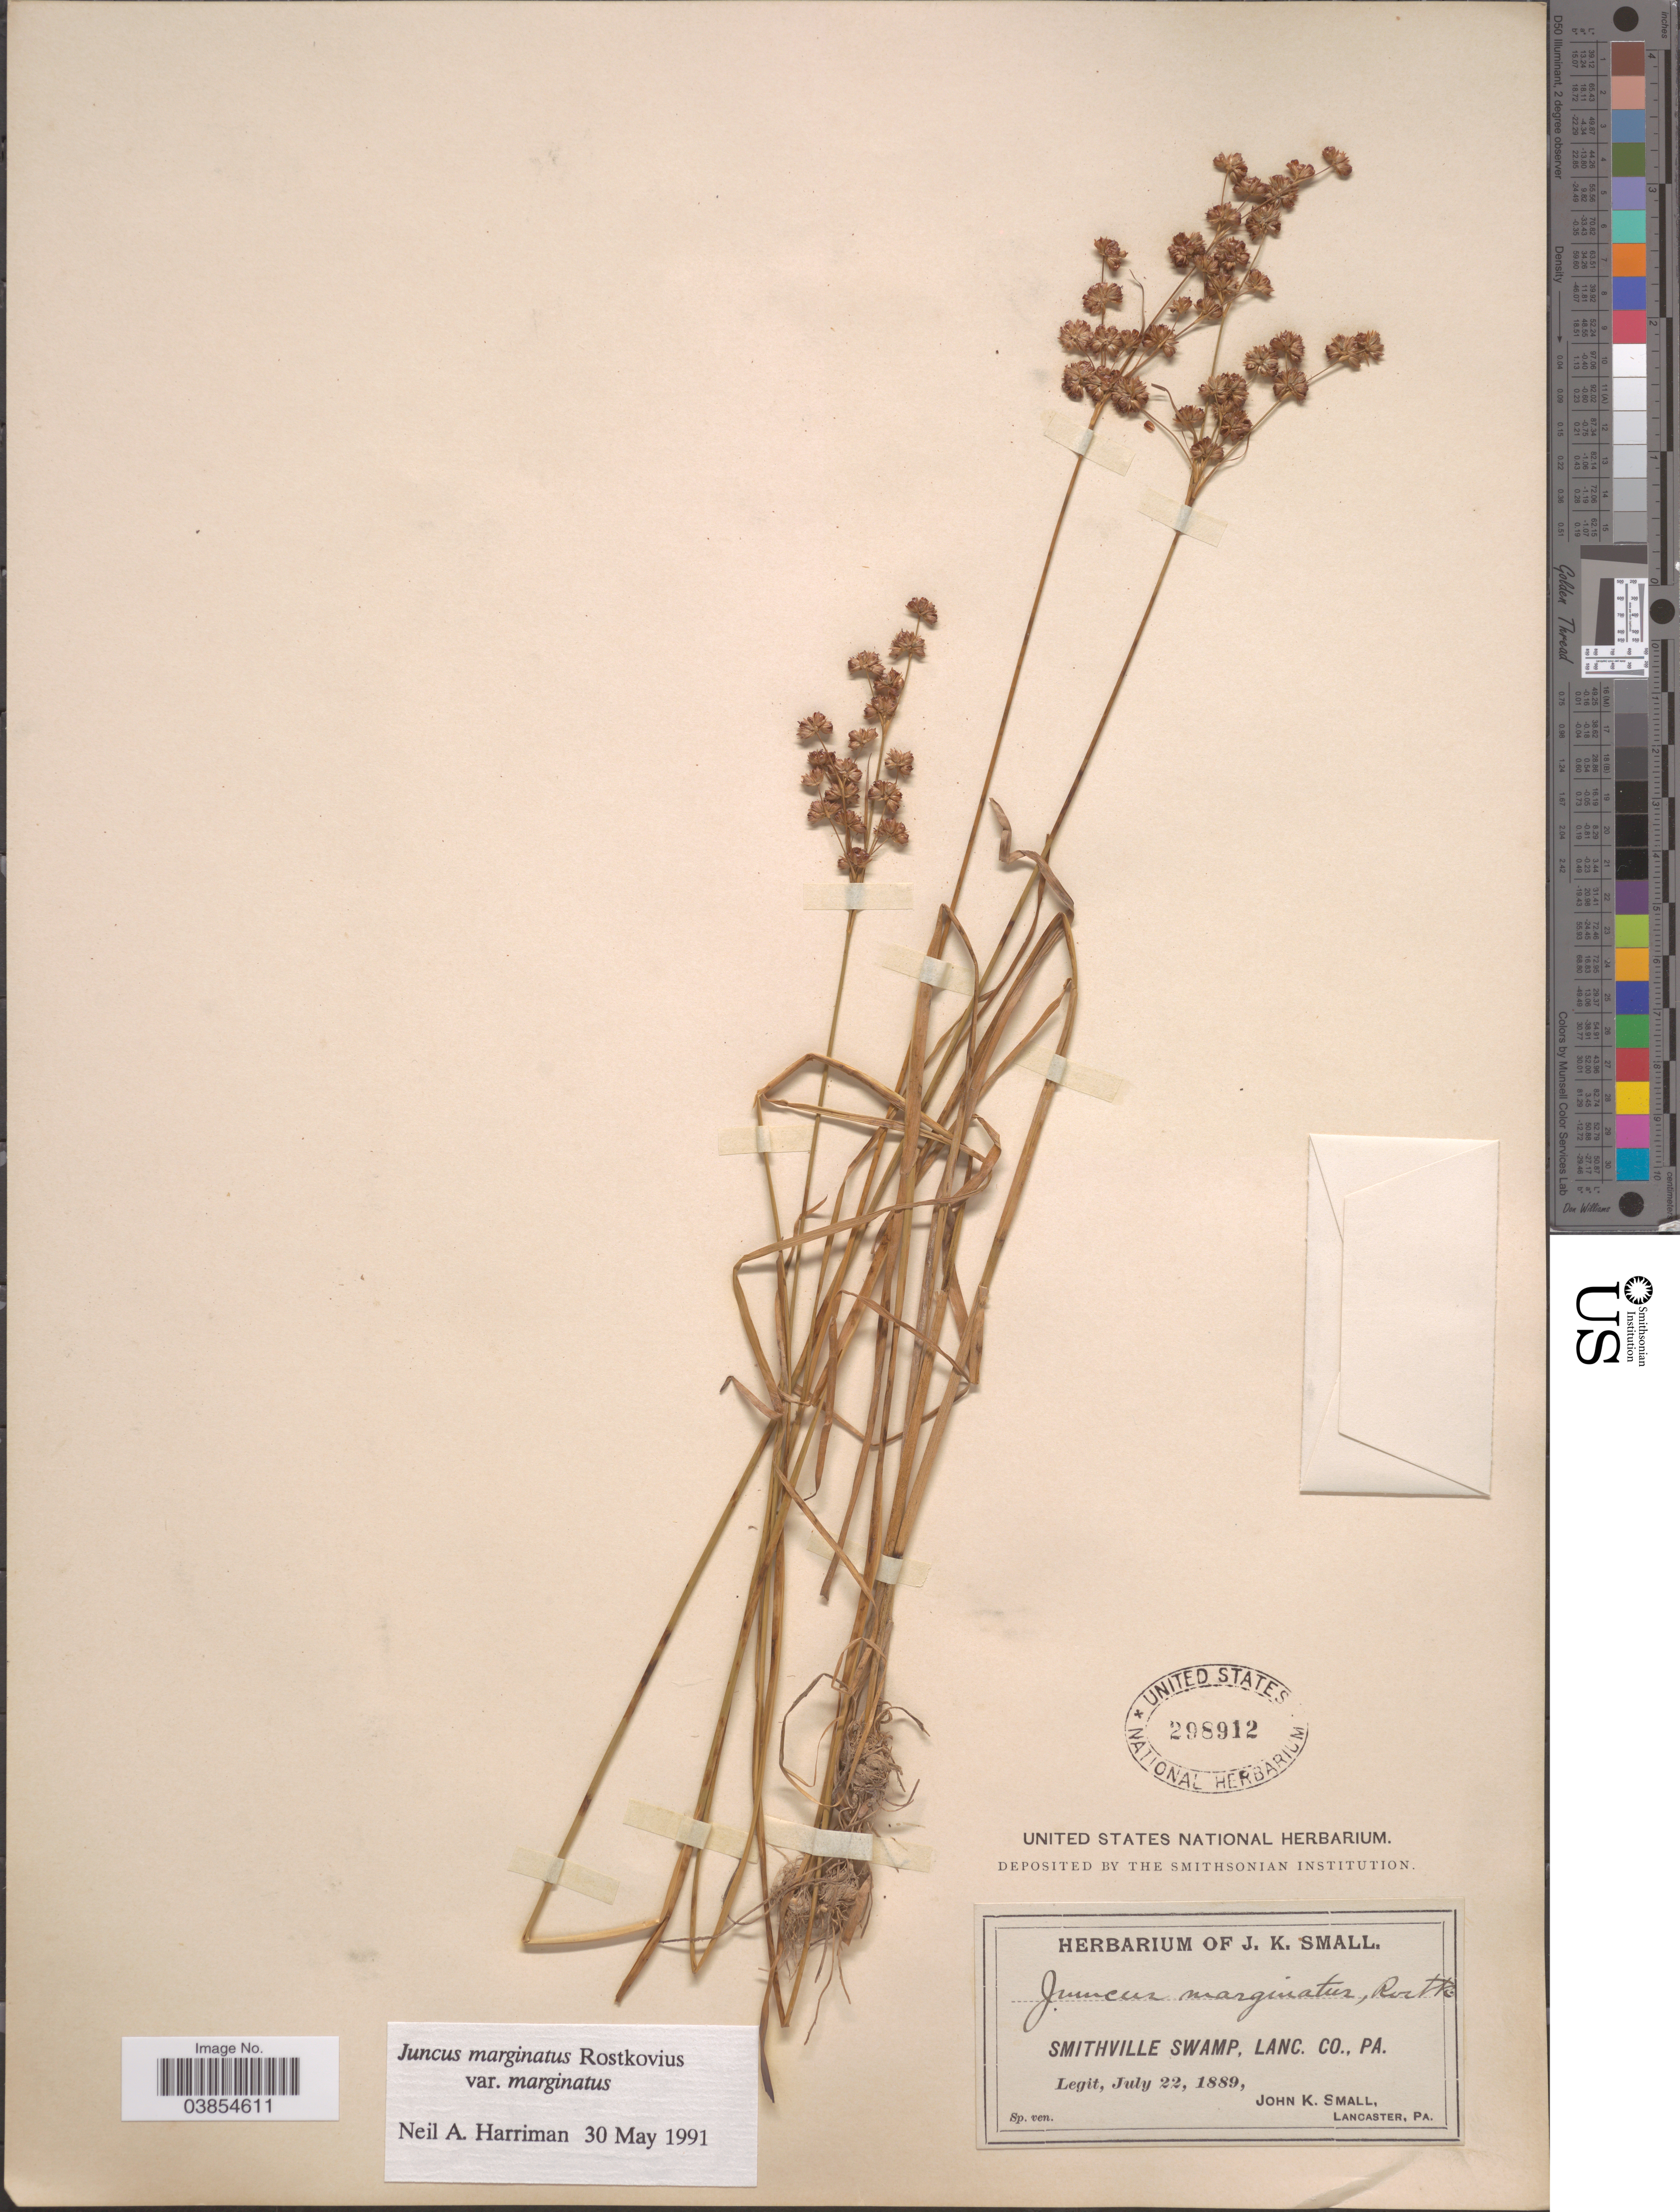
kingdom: Plantae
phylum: Tracheophyta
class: Liliopsida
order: Poales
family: Juncaceae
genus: Juncus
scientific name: Juncus marginatus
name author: Rostk.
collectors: J. K. Small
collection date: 1889-07-22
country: United States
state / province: Pennsylvania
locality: Smithville Swamp, Lanc. Co.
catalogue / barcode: US 298912